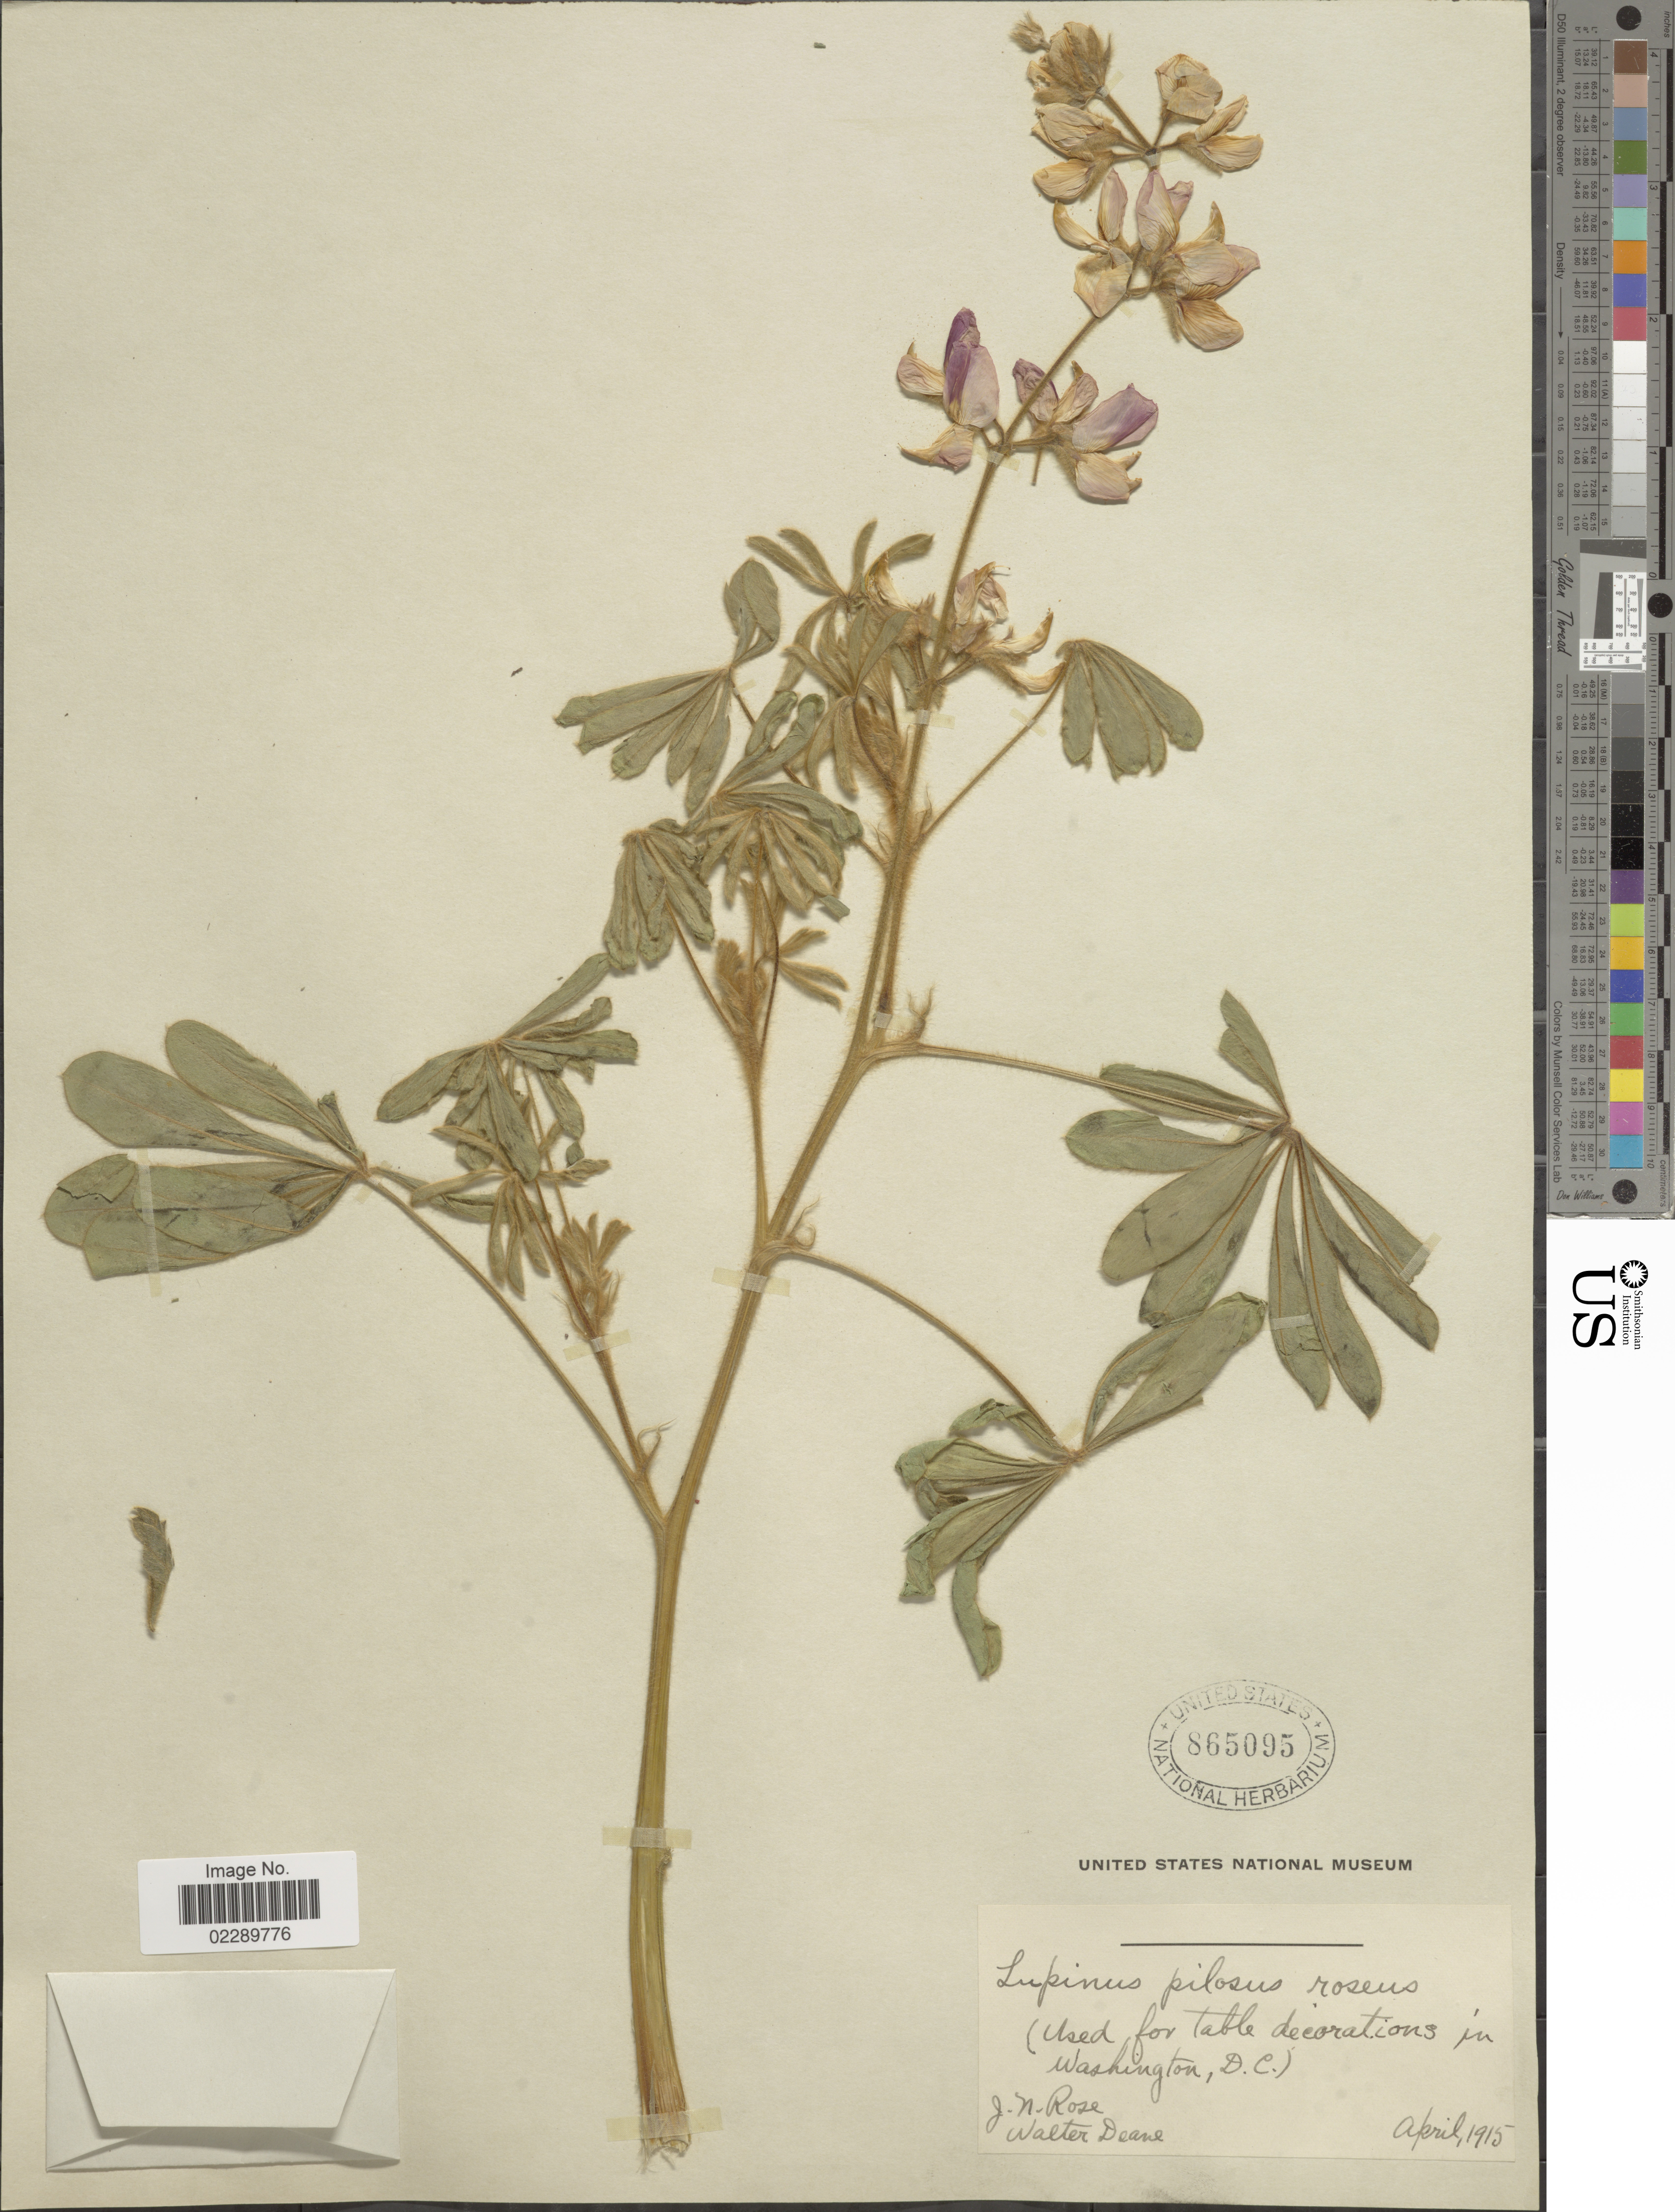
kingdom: Plantae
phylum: Tracheophyta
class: Magnoliopsida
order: Fabales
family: Fabaceae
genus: Lupinus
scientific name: Lupinus pilosus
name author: L.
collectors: J. N. Rose & W. Deane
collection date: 1915-04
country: United States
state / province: District of Columbia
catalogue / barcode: US 865095